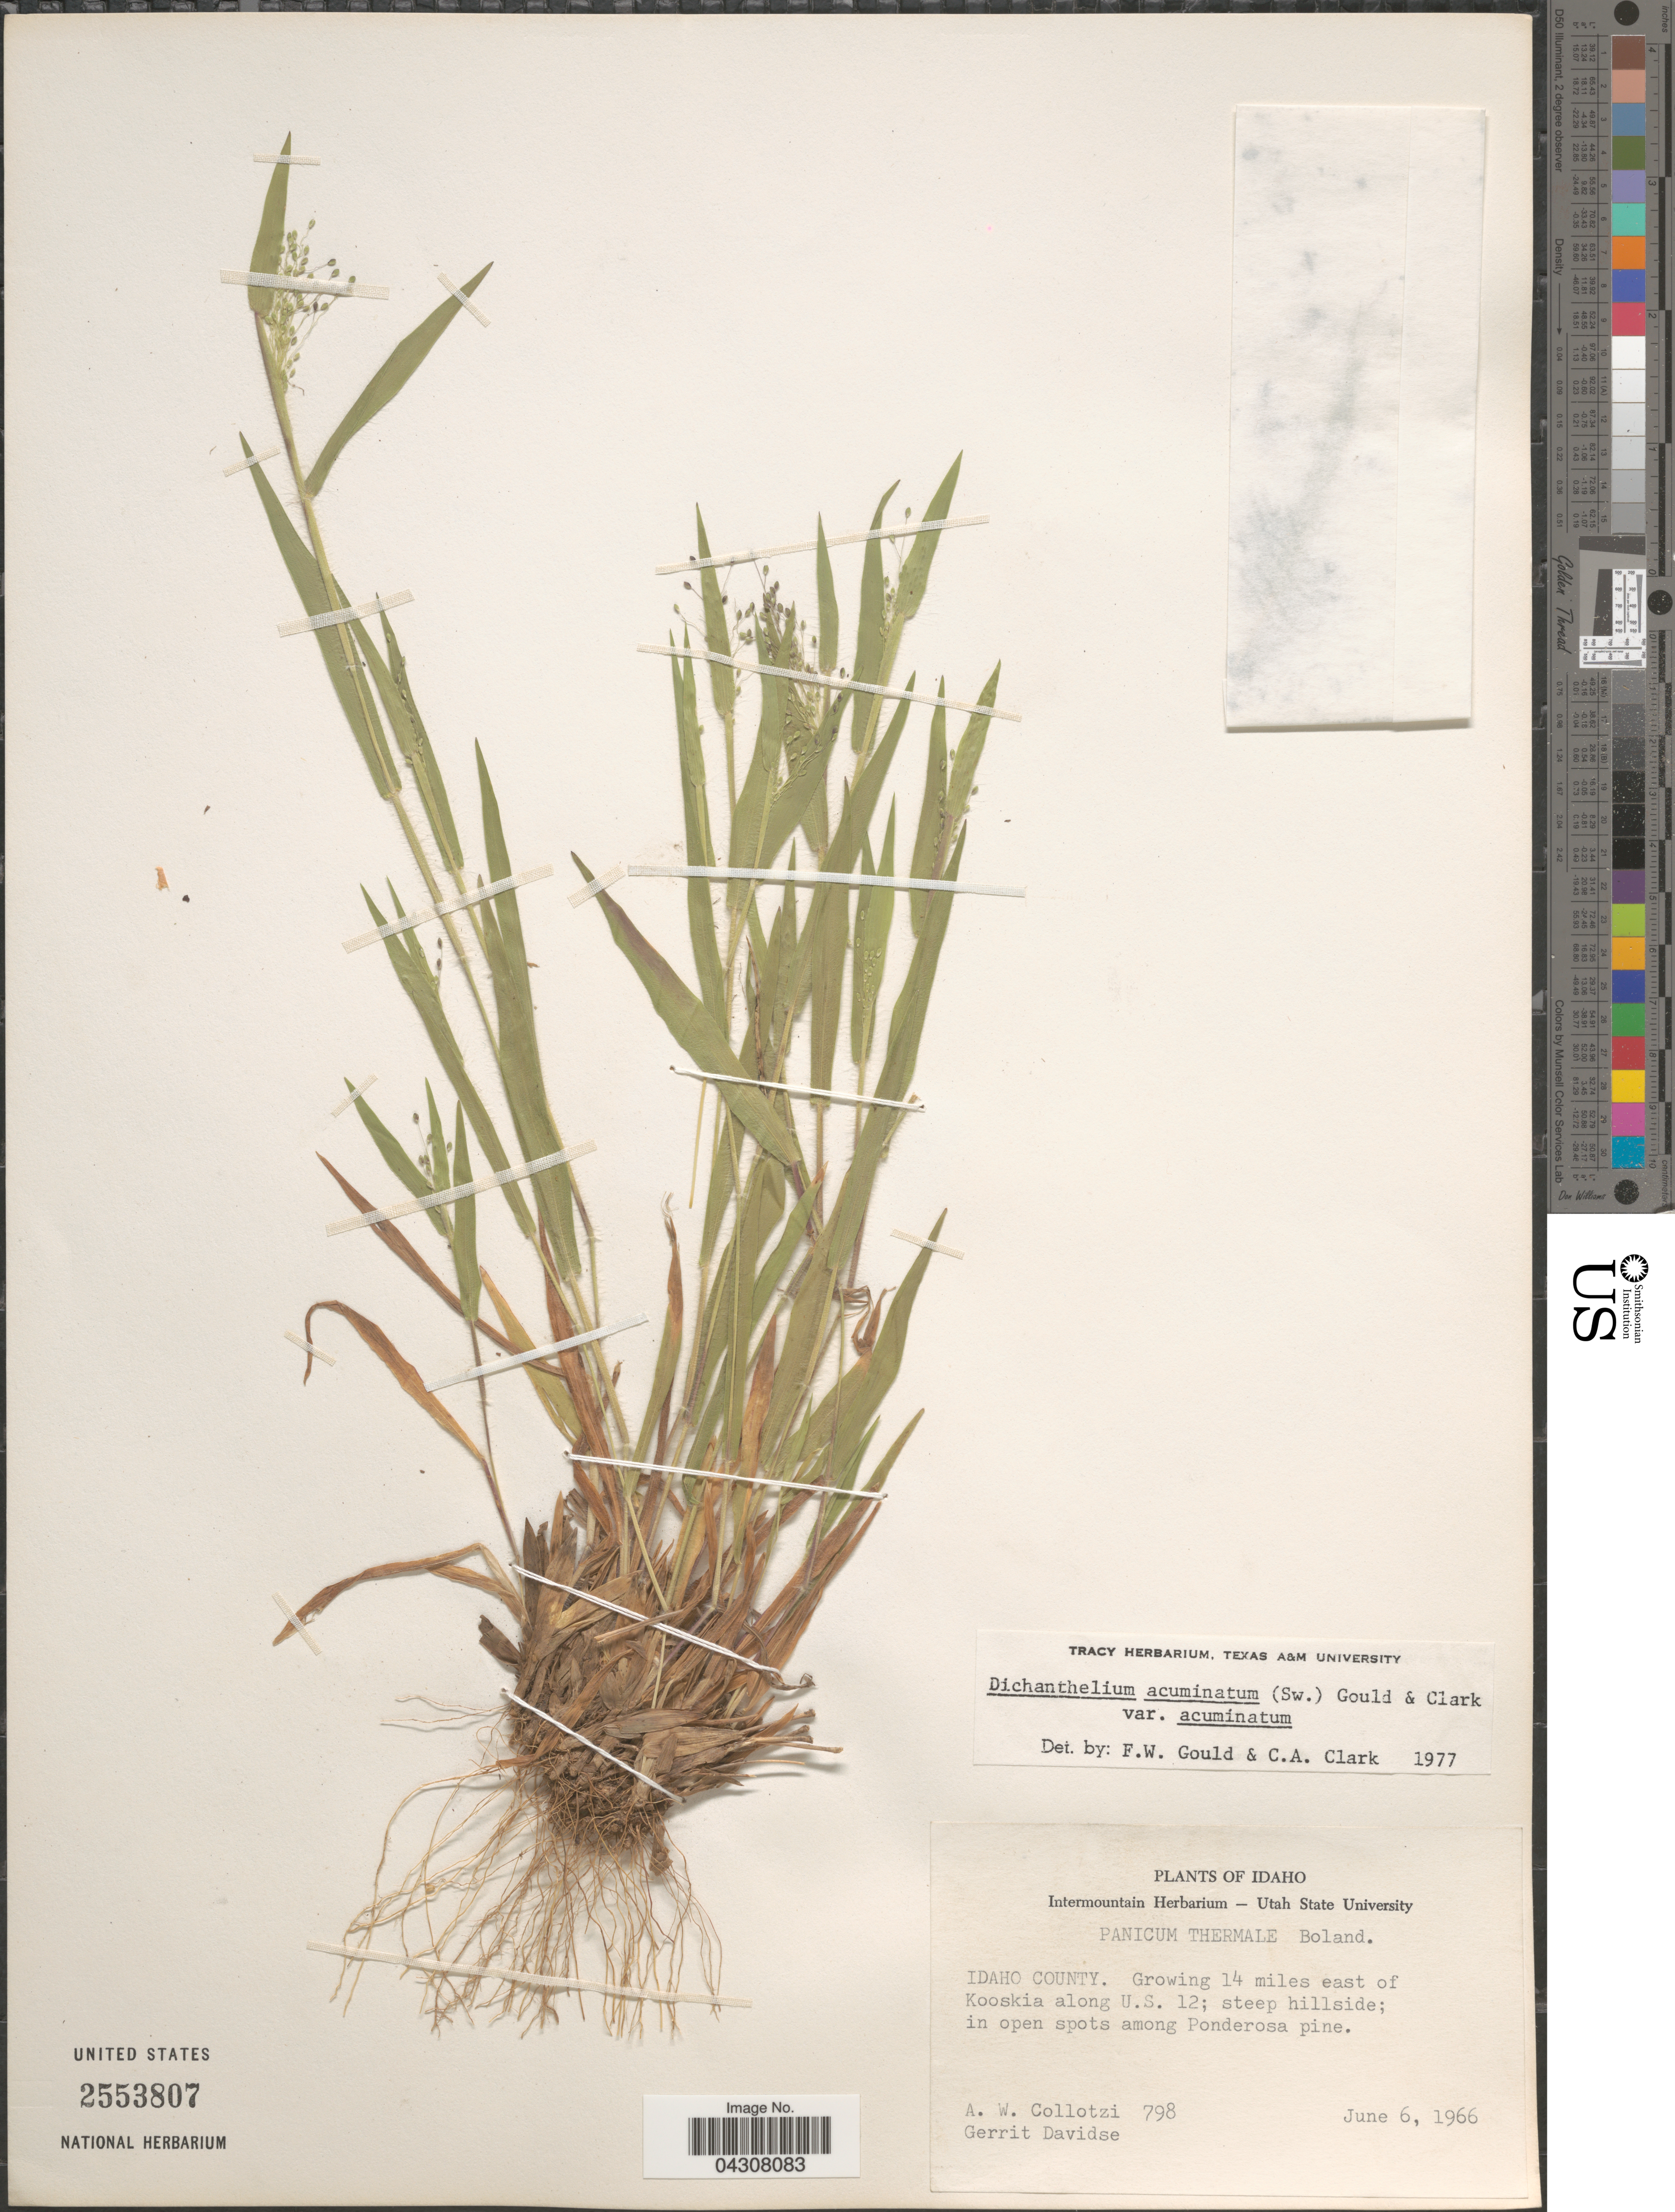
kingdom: Plantae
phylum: Tracheophyta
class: Liliopsida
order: Poales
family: Poaceae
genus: Dichanthelium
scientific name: Dichanthelium acuminatum var. acuminatum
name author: (Sw.) Gould & C.A. Clark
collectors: A. W. Collotzi & G. Davidse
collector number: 798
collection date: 1966-06-06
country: United States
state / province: Idaho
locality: Idaho County. Growing 14 miles east of Kooskia along U.S. 12.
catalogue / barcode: US 2553807